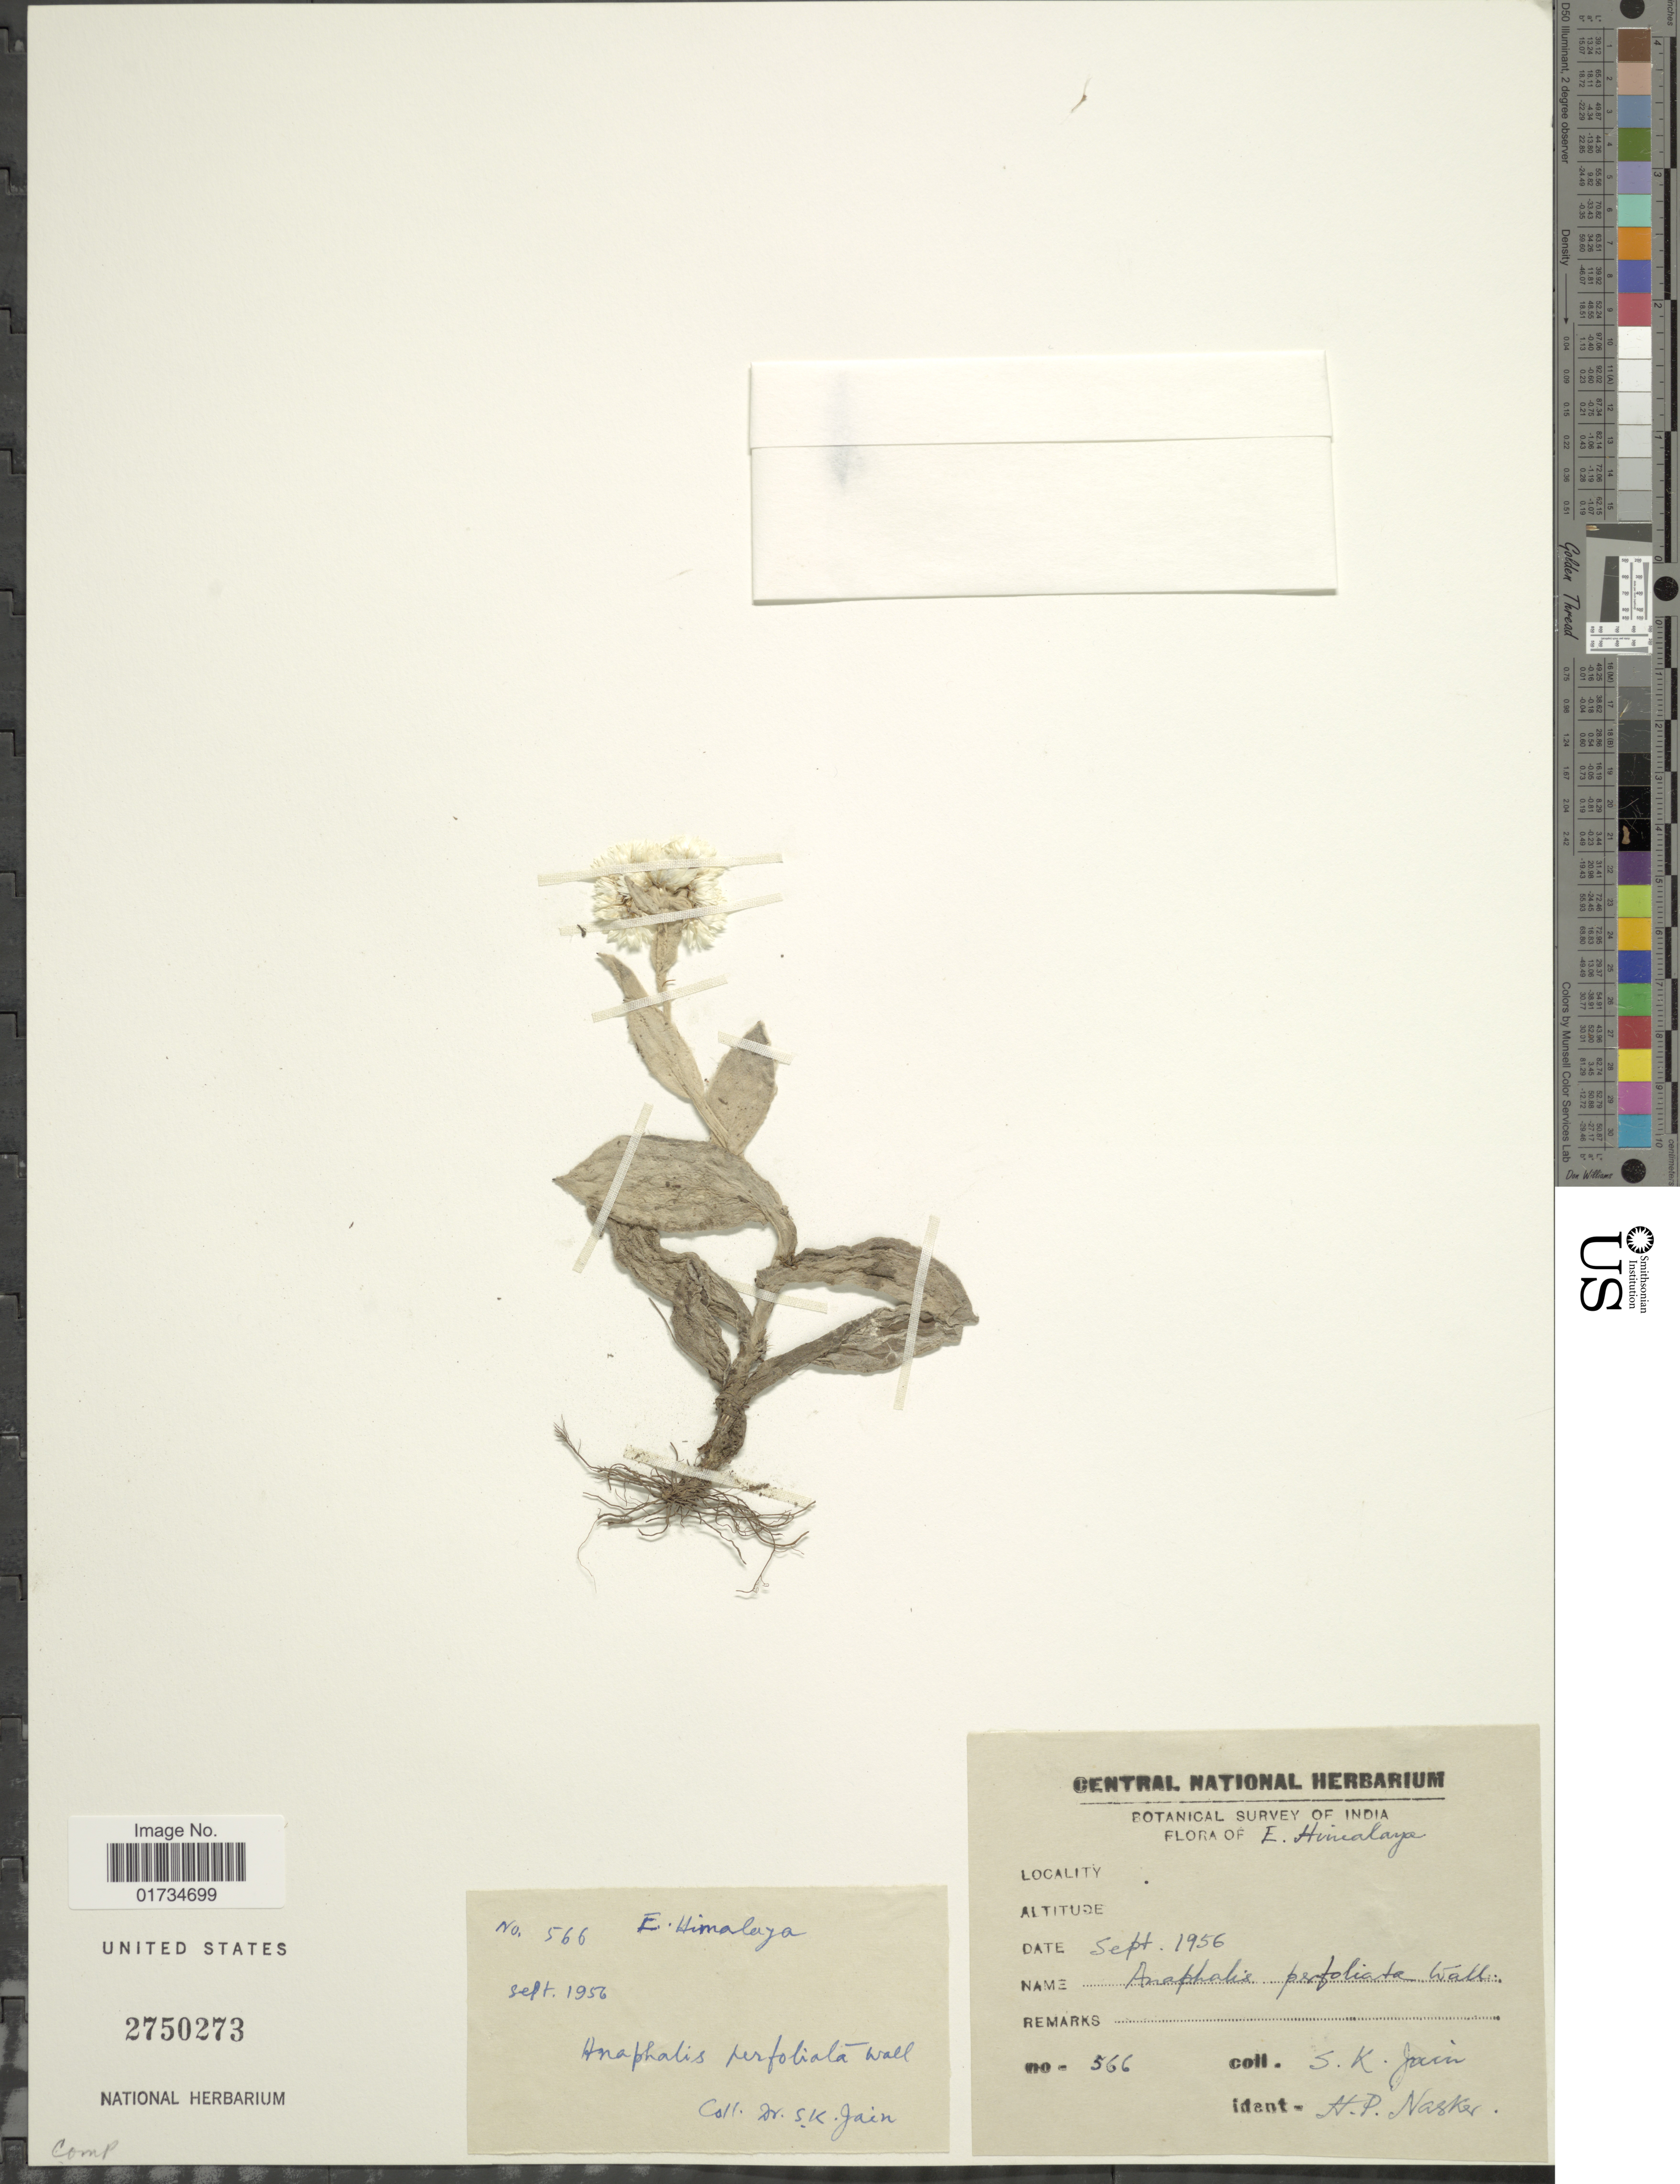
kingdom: Plantae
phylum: Tracheophyta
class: Magnoliopsida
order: Asterales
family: Asteraceae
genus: Anaphalis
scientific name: Anaphalis triplinervis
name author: (Sims) C.B. Clarke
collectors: S. Jain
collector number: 566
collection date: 1956-09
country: India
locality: E. Himalaya.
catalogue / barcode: US 2750273